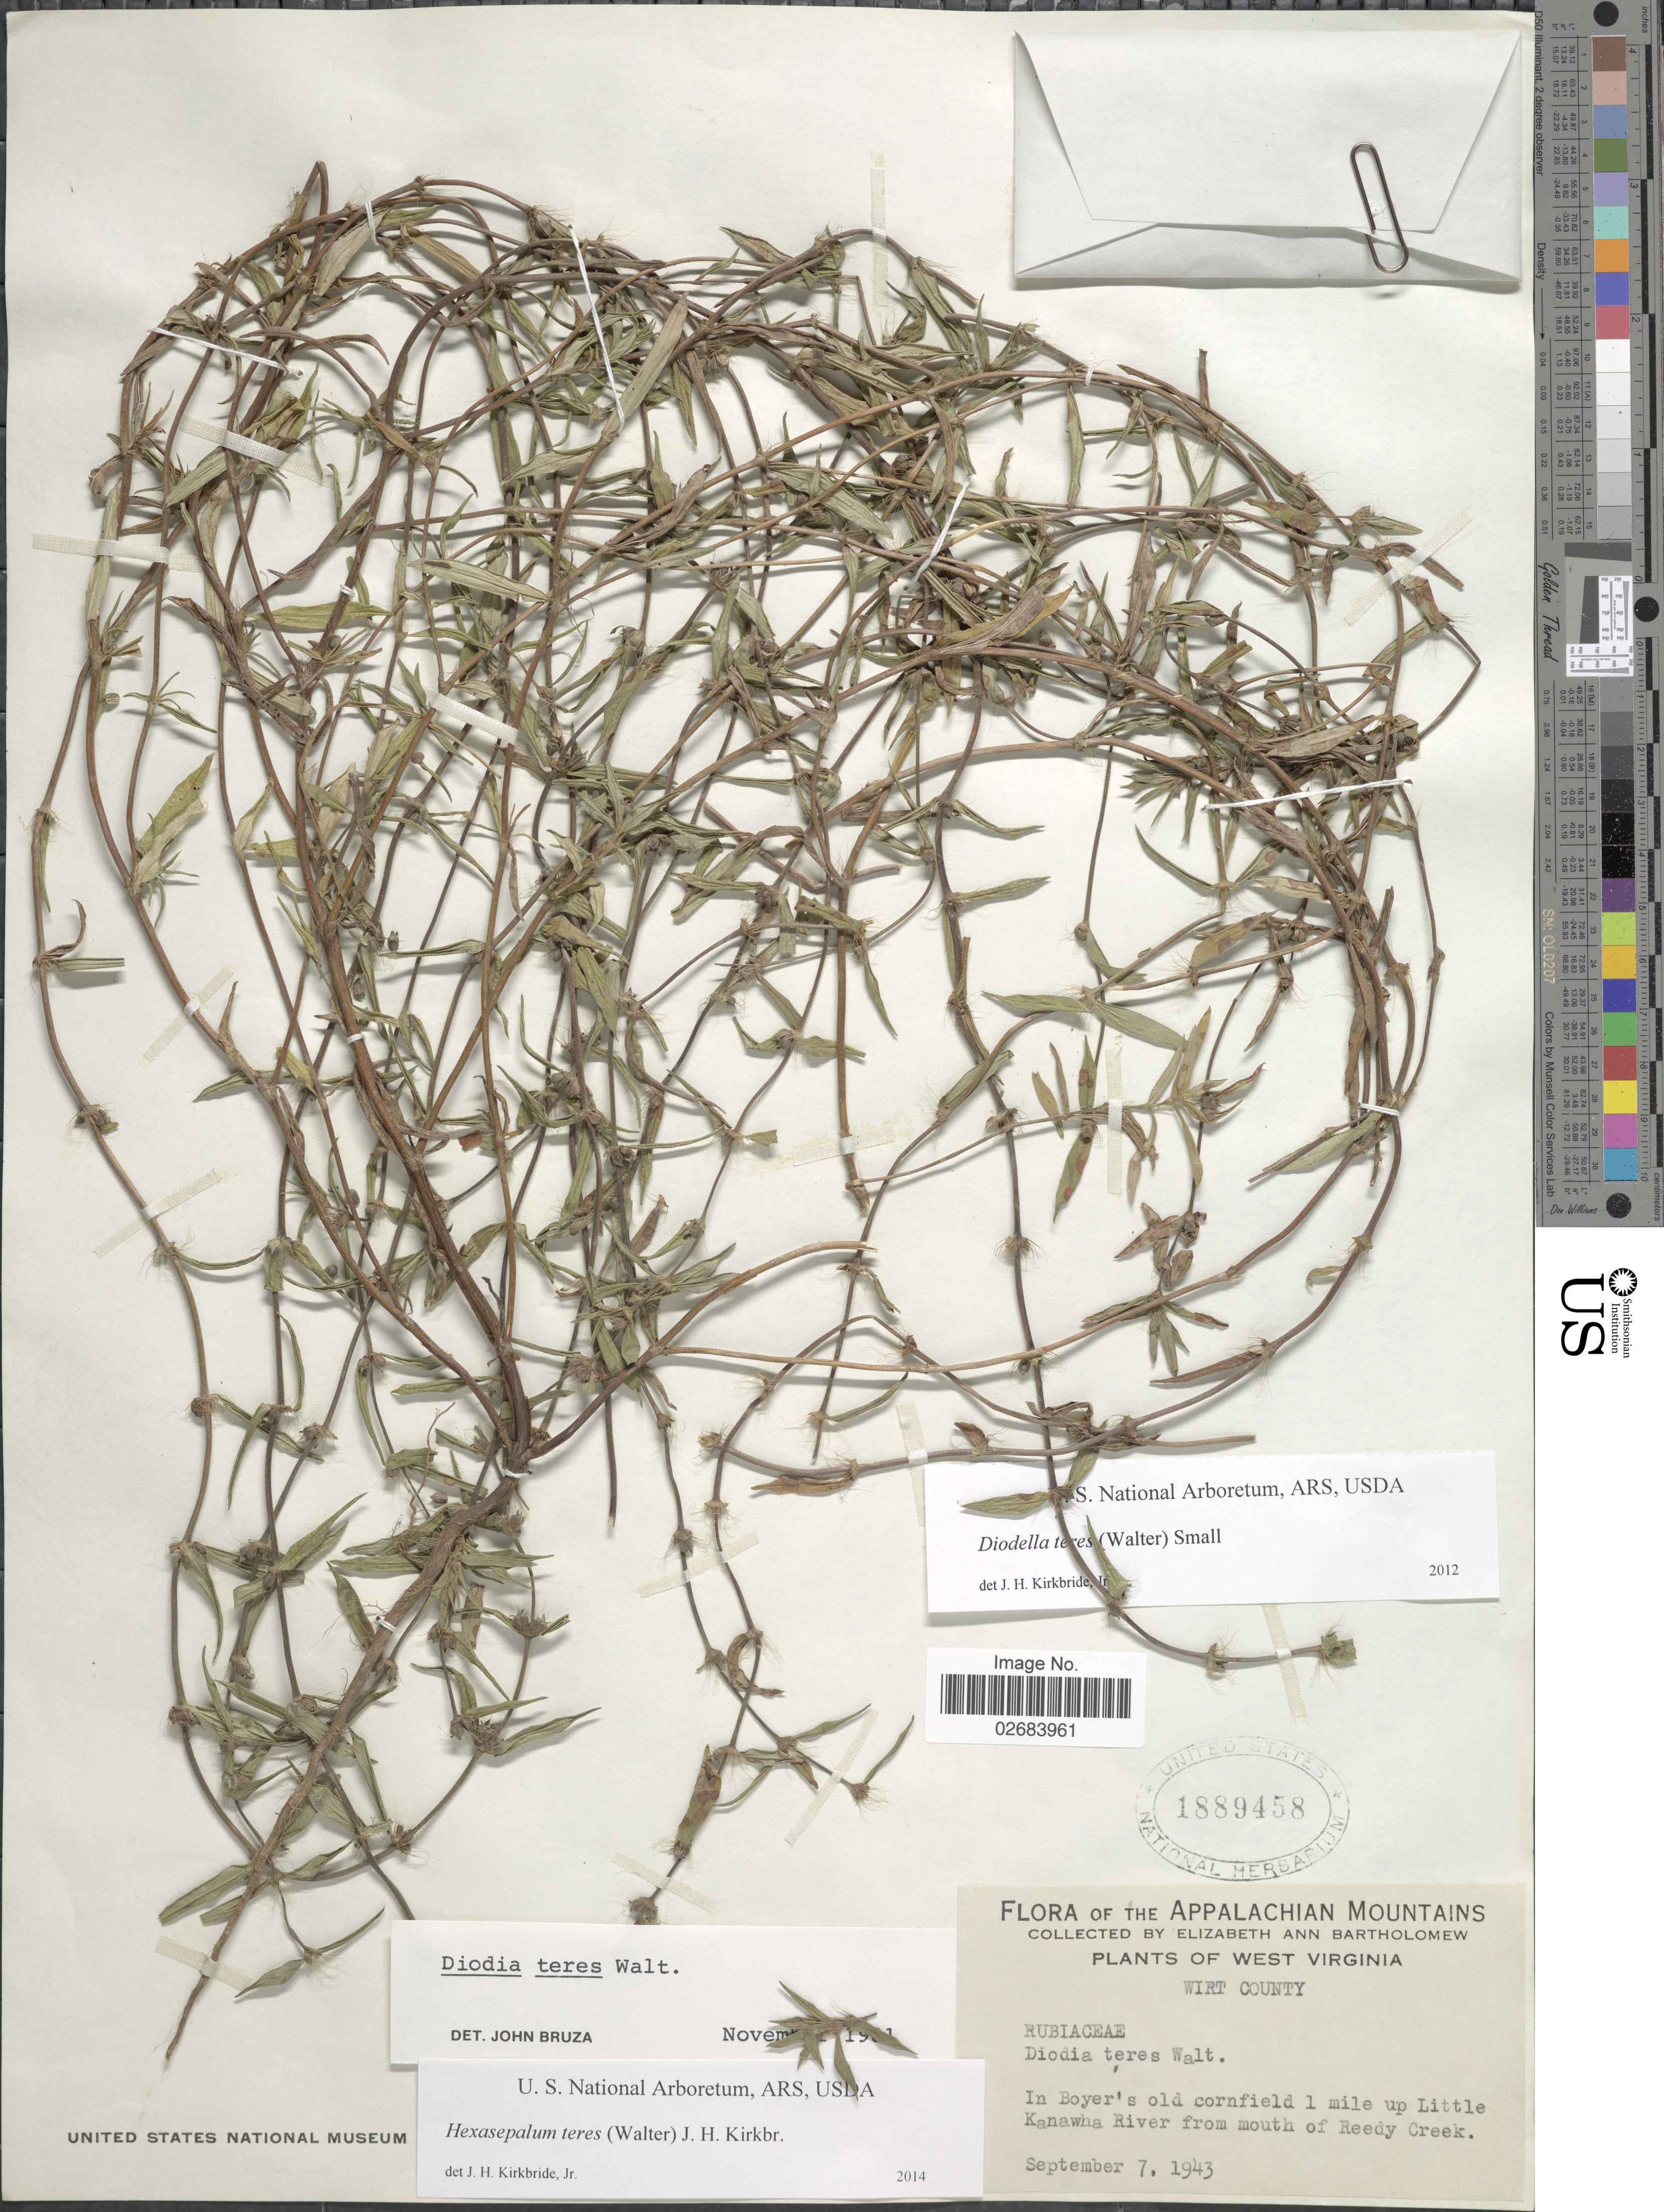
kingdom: Plantae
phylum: Tracheophyta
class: Magnoliopsida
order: Gentianales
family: Rubiaceae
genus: Diodia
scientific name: Diodia teres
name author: Walter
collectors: E. Bartholomew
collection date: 1943-09-07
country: United States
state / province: West Virginia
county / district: Wirt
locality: The Appalachian Mountains, Wirt County, in Boyer's old cornfield 1 mile up Little Kanawha River from mouth of Reedy Creek.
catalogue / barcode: US 1889458